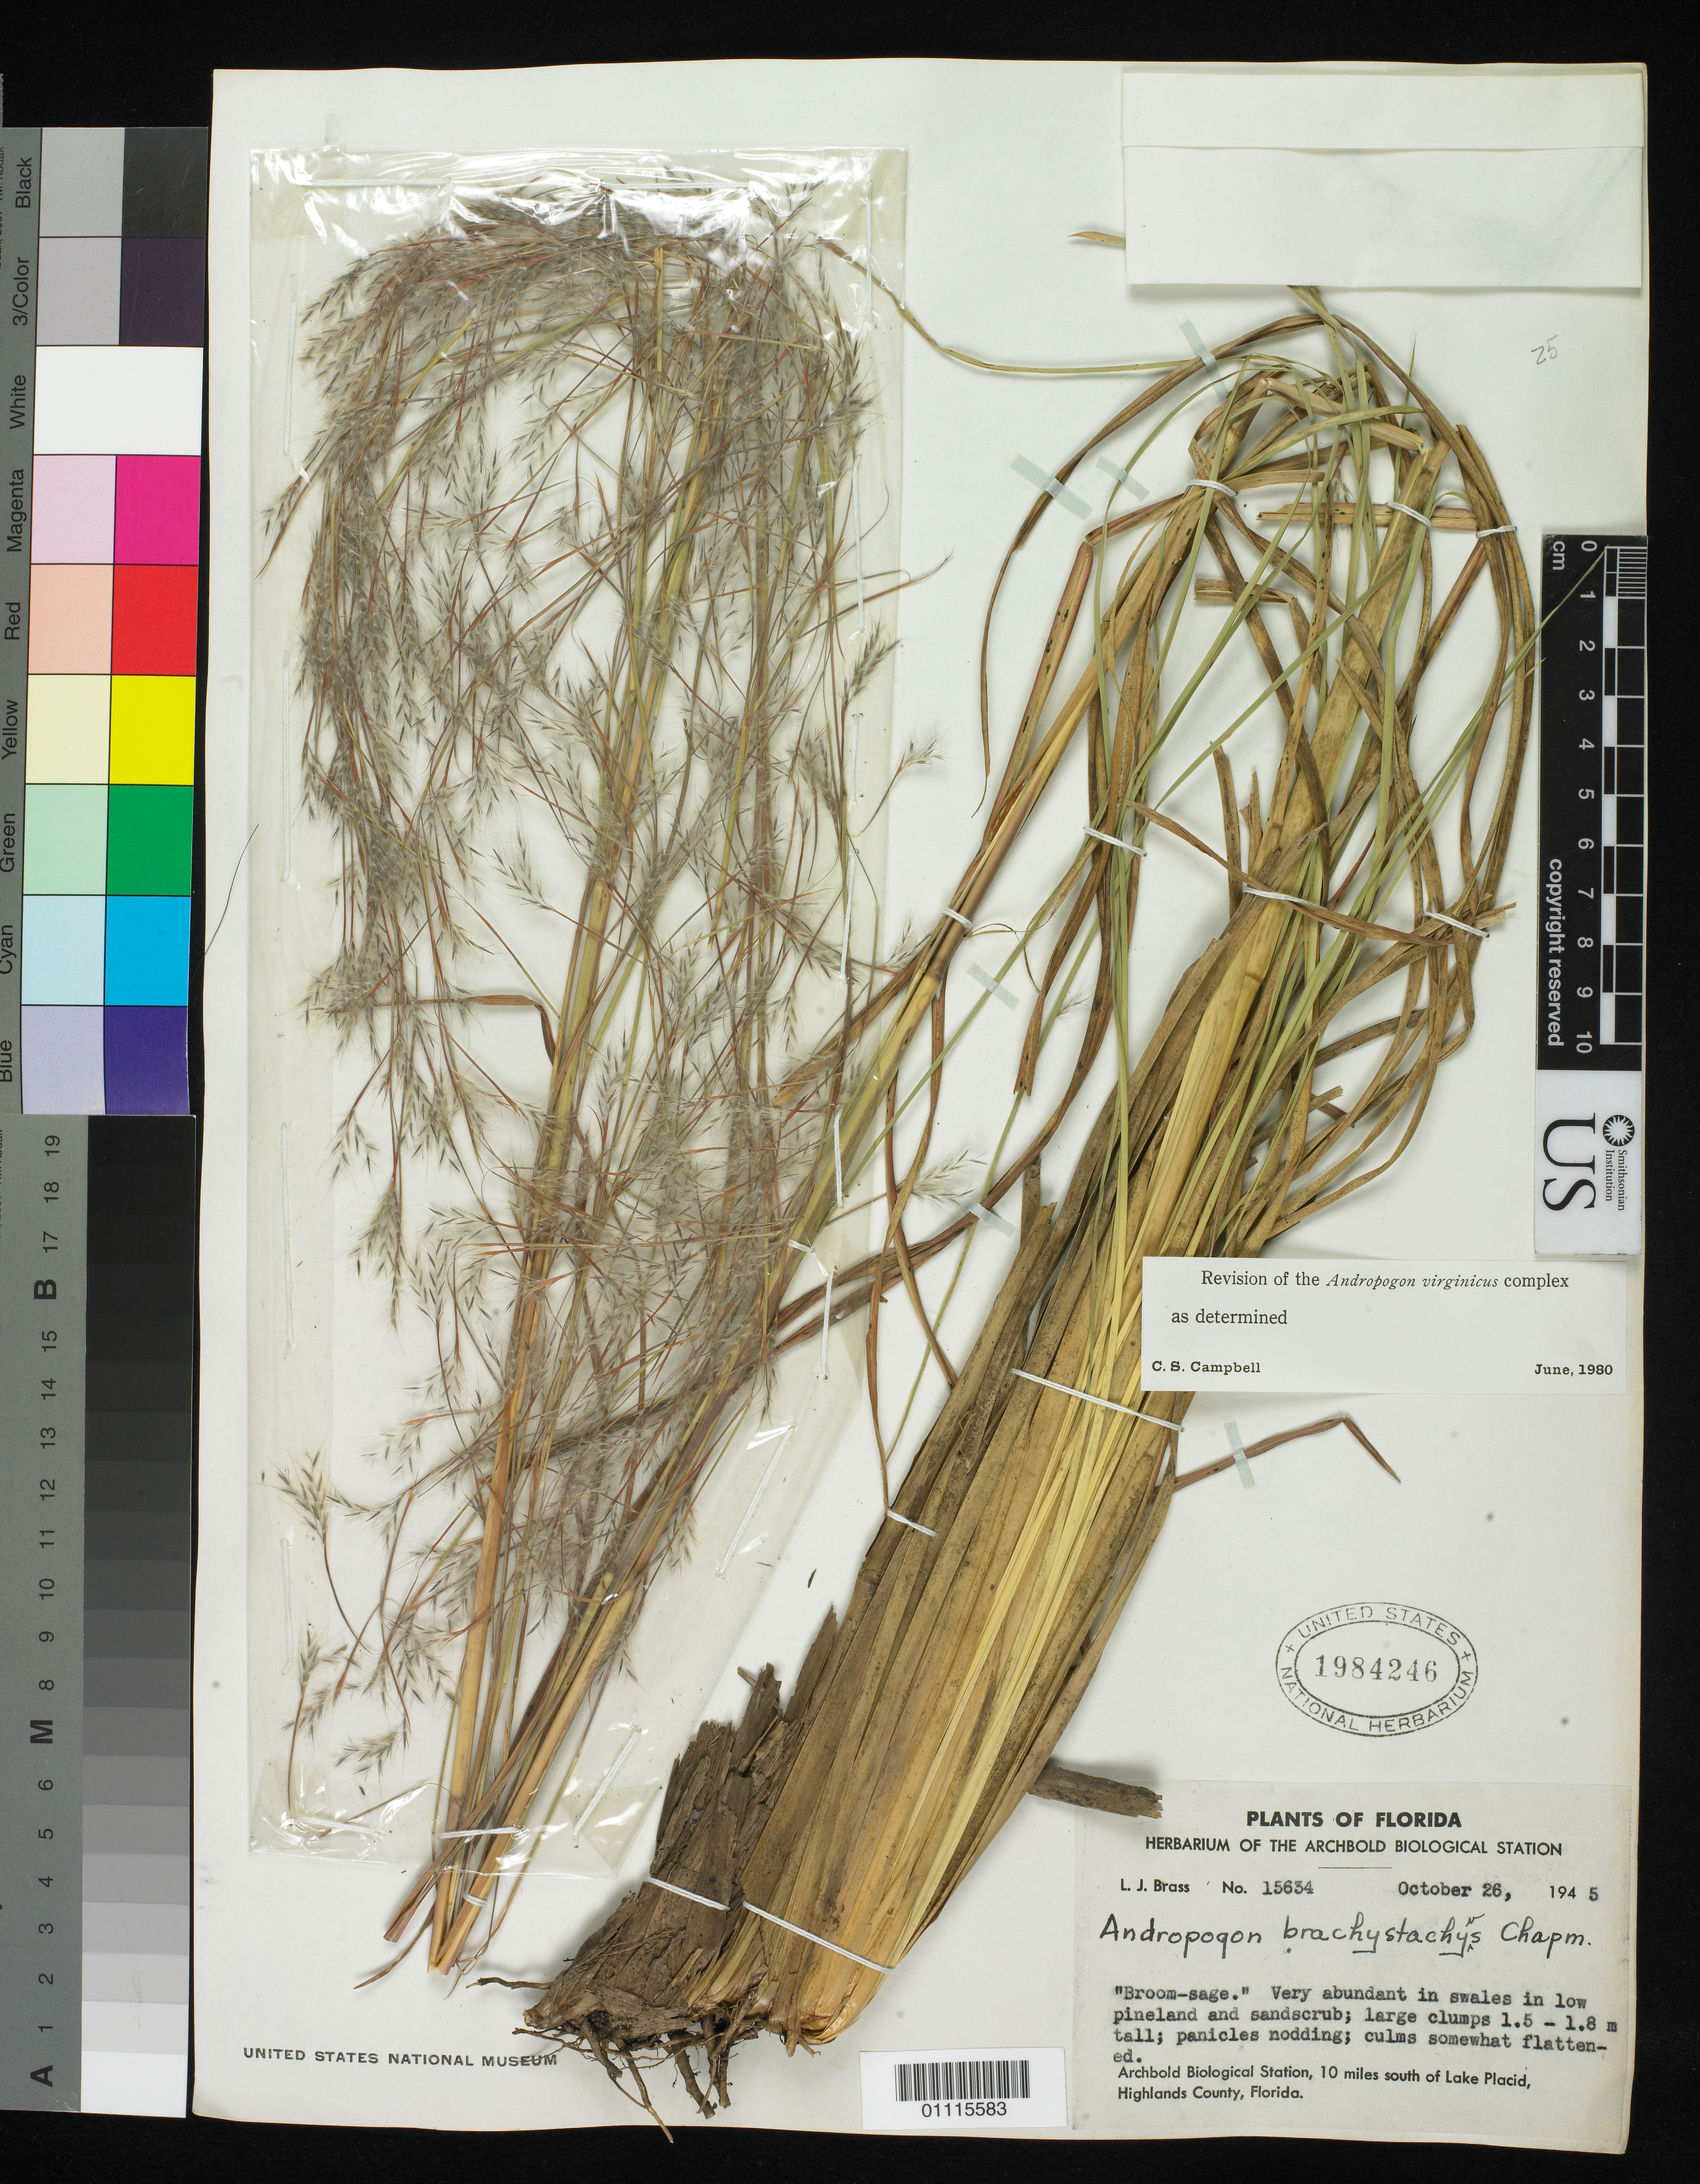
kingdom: Plantae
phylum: Tracheophyta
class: Liliopsida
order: Poales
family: Poaceae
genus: Andropogon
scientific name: Andropogon virginicus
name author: L.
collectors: L. J. Brass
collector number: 15634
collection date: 1945-10-26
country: United States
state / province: Florida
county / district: Highlands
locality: Archbold Biological Station, 10 mi. S of Lake Placid.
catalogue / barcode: US 1984246